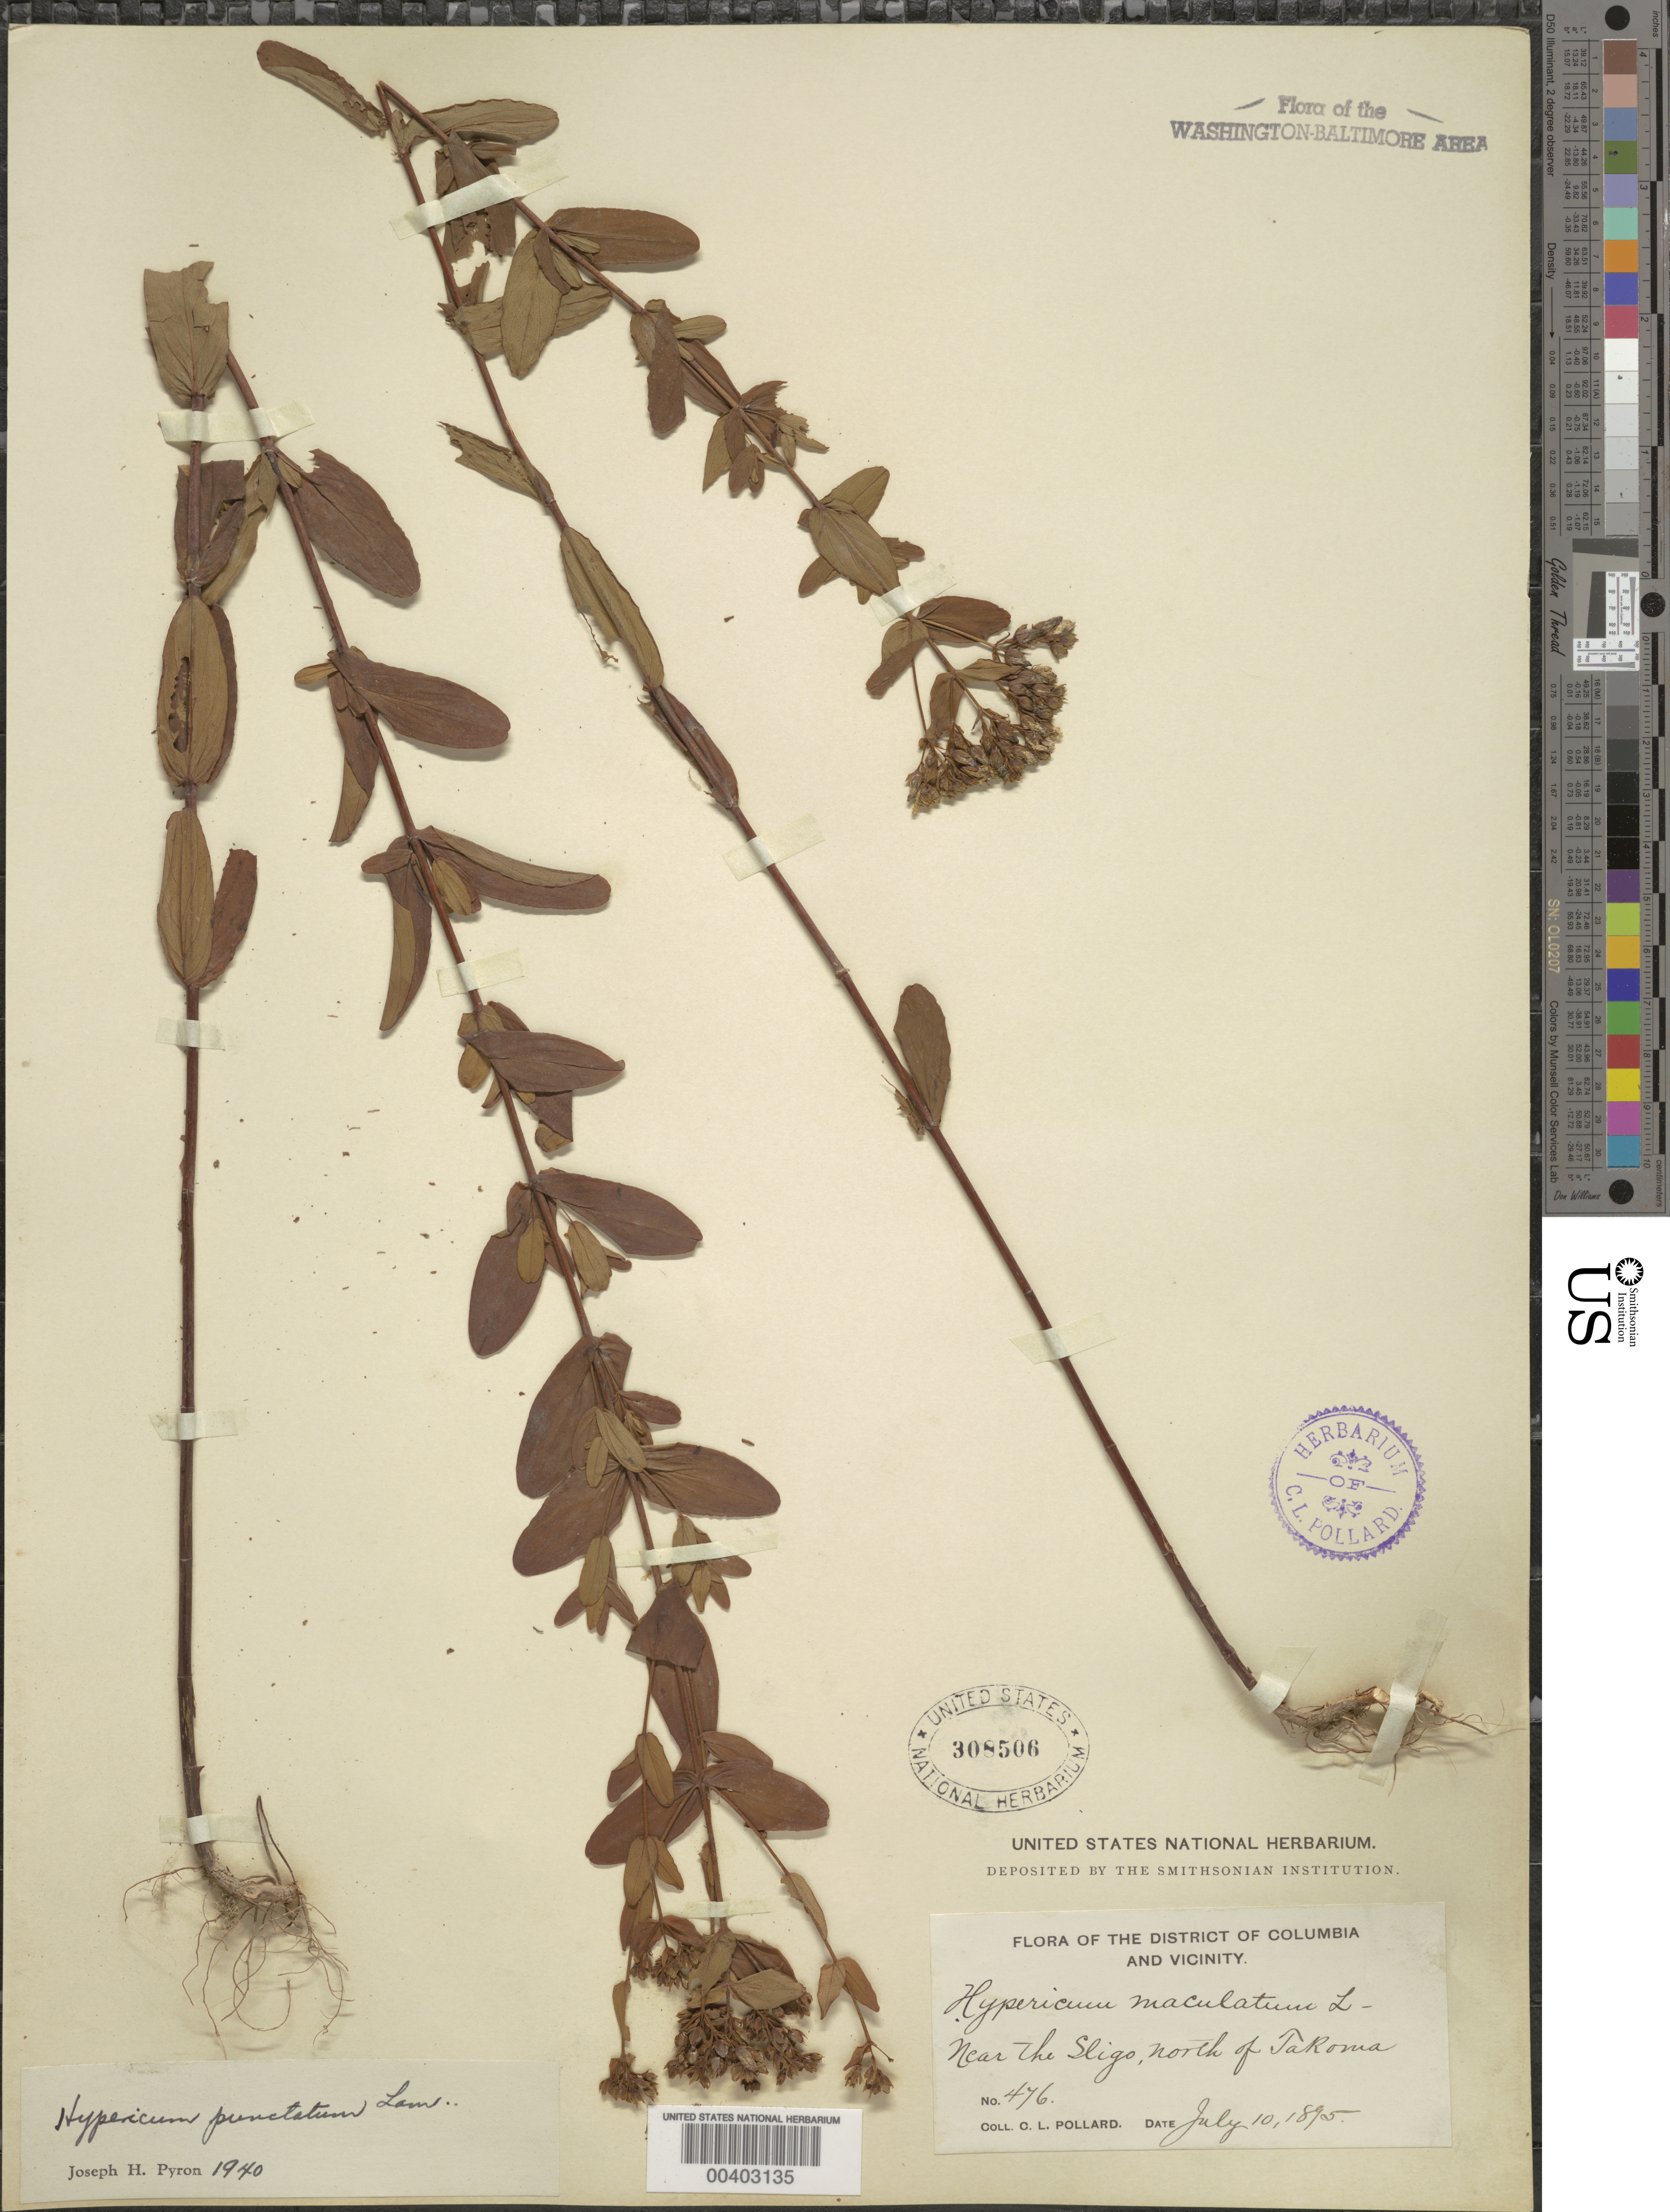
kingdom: Plantae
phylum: Tracheophyta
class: Magnoliopsida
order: Malpighiales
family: Hypericaceae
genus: Hypericum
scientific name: Hypericum punctatum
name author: Lam.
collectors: C. L. Pollard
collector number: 476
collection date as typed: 10 Jul 1895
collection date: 1895-07-10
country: United States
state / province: Maryland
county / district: Montgomery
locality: Sligo, north of Takoma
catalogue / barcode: US 308506